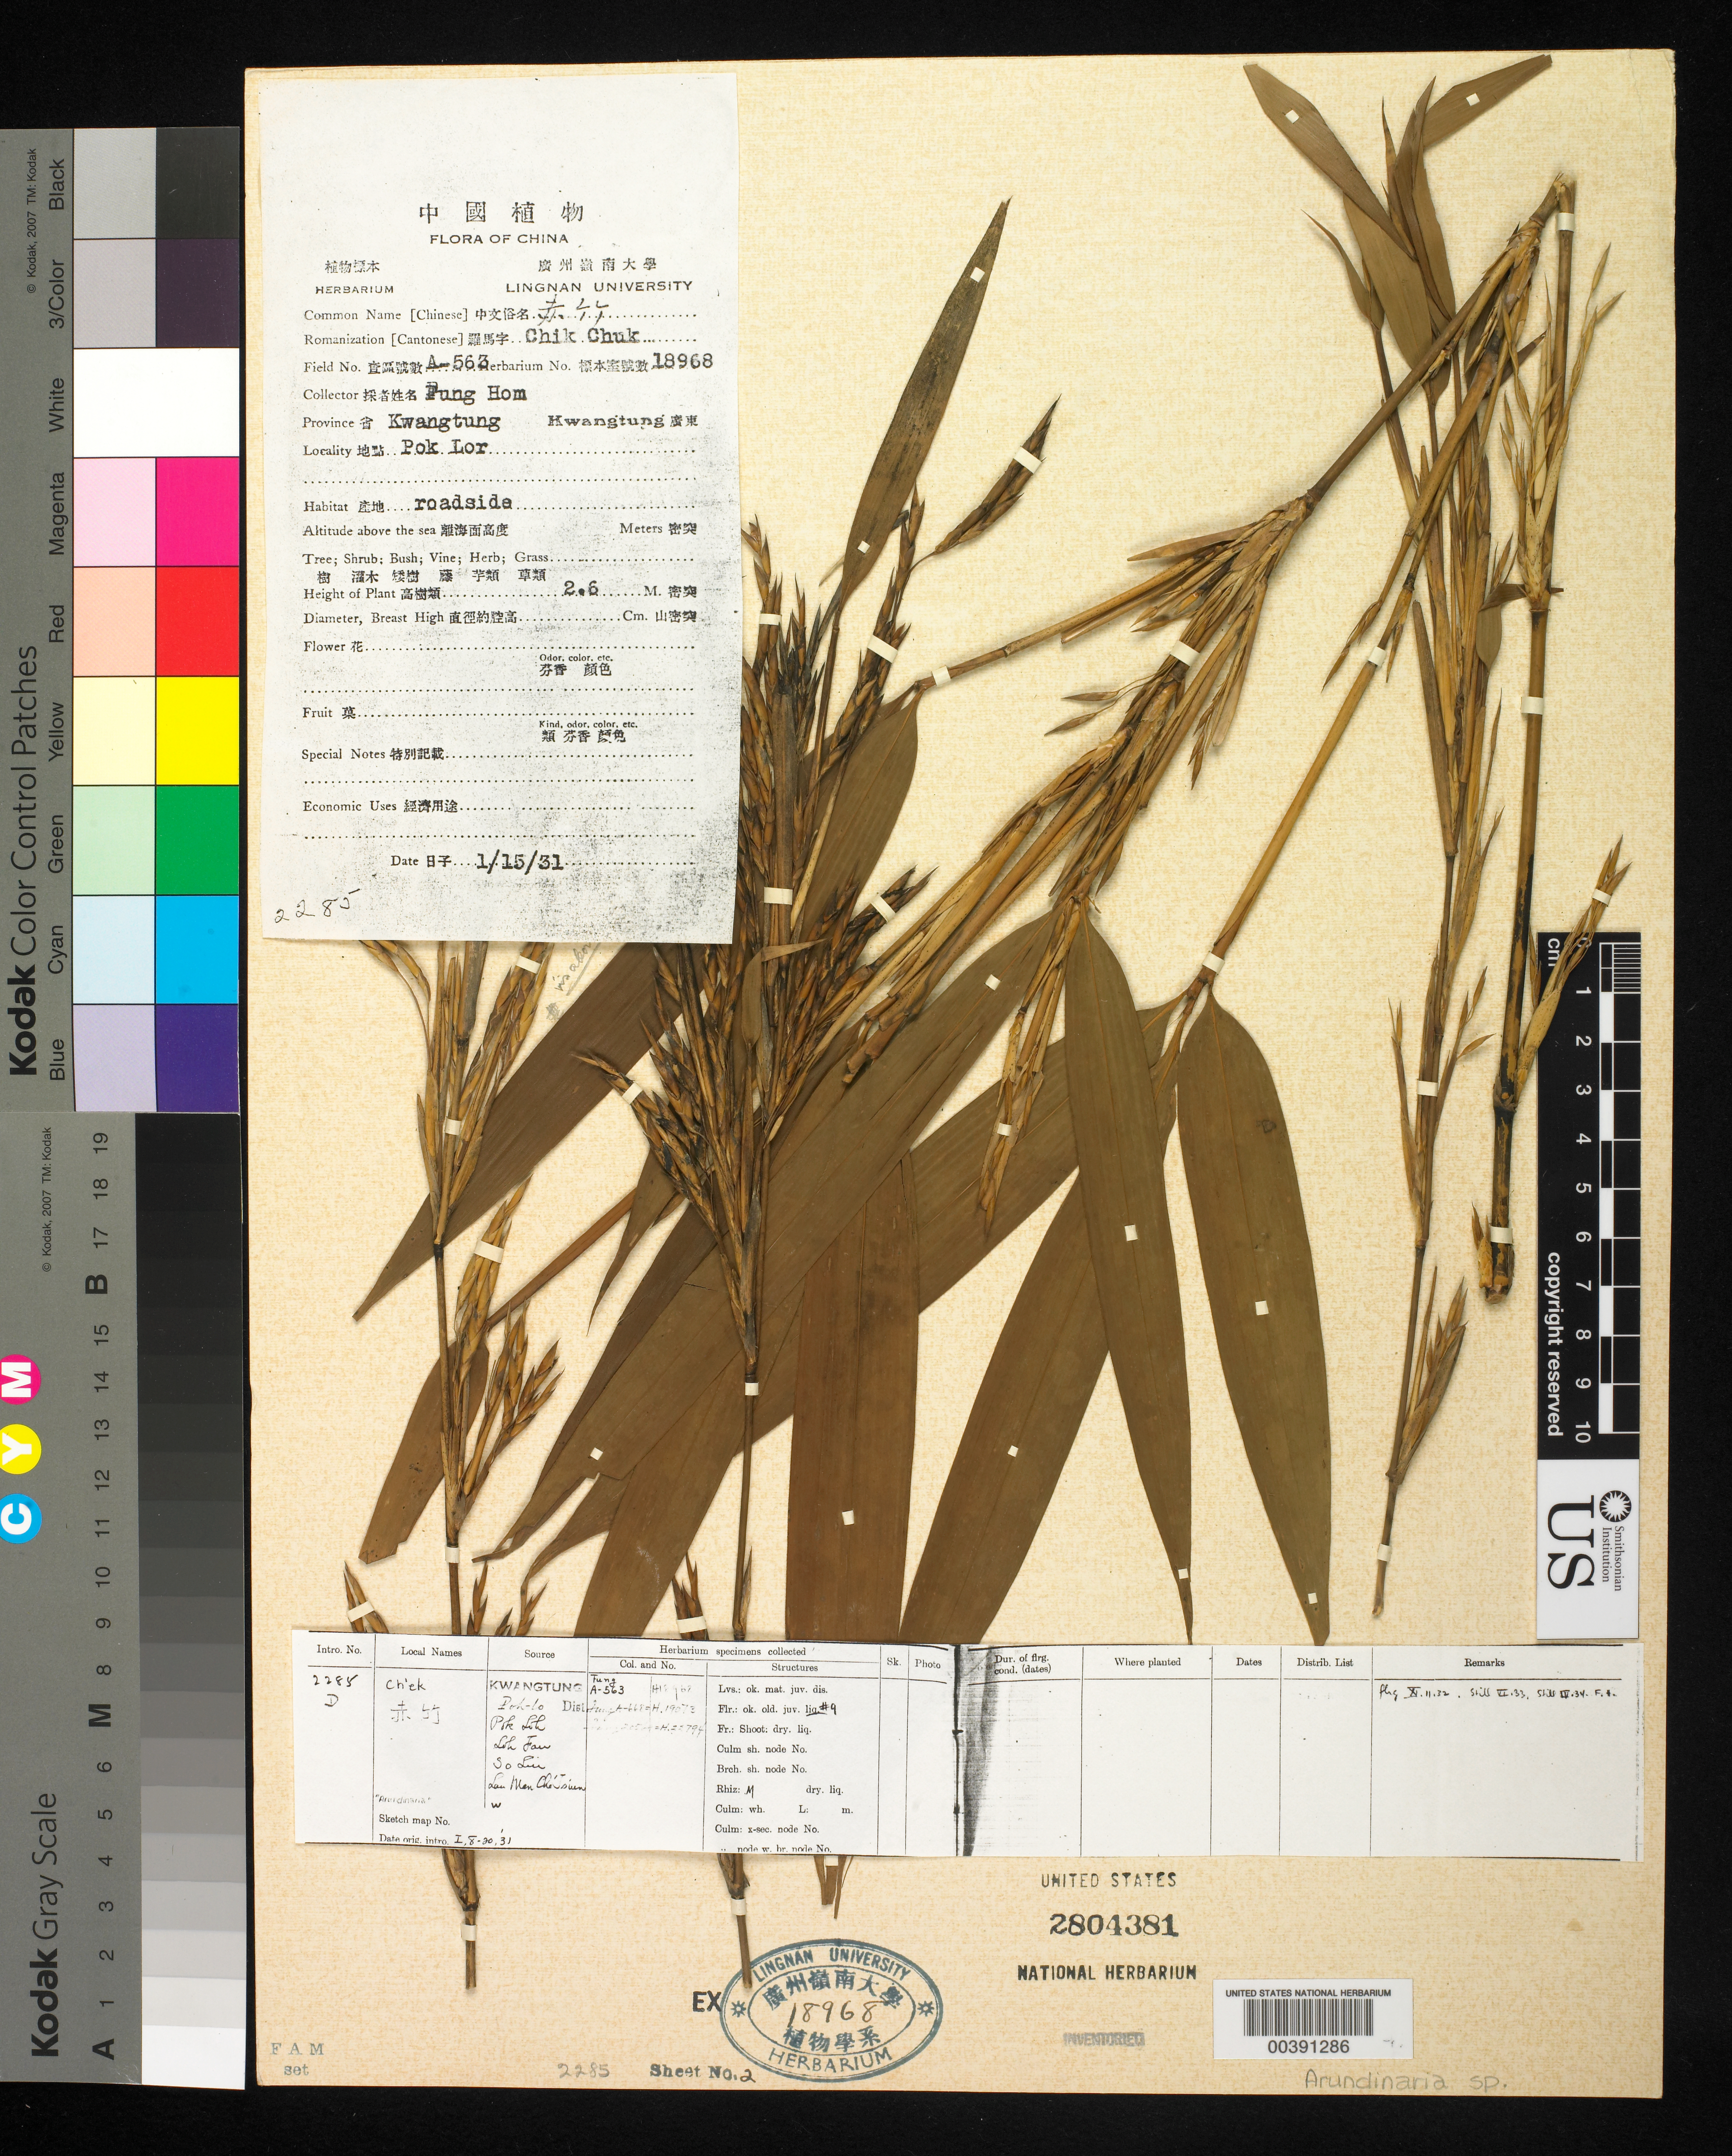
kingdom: Plantae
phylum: Tracheophyta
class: Liliopsida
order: Poales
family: Poaceae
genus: Arundinaria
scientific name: Arundinaria sp.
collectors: H. L. Fung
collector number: A-563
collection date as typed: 15 Jan 1931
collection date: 1931-01-15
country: China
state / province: Guangdong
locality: Pok lor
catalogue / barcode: US 2804381